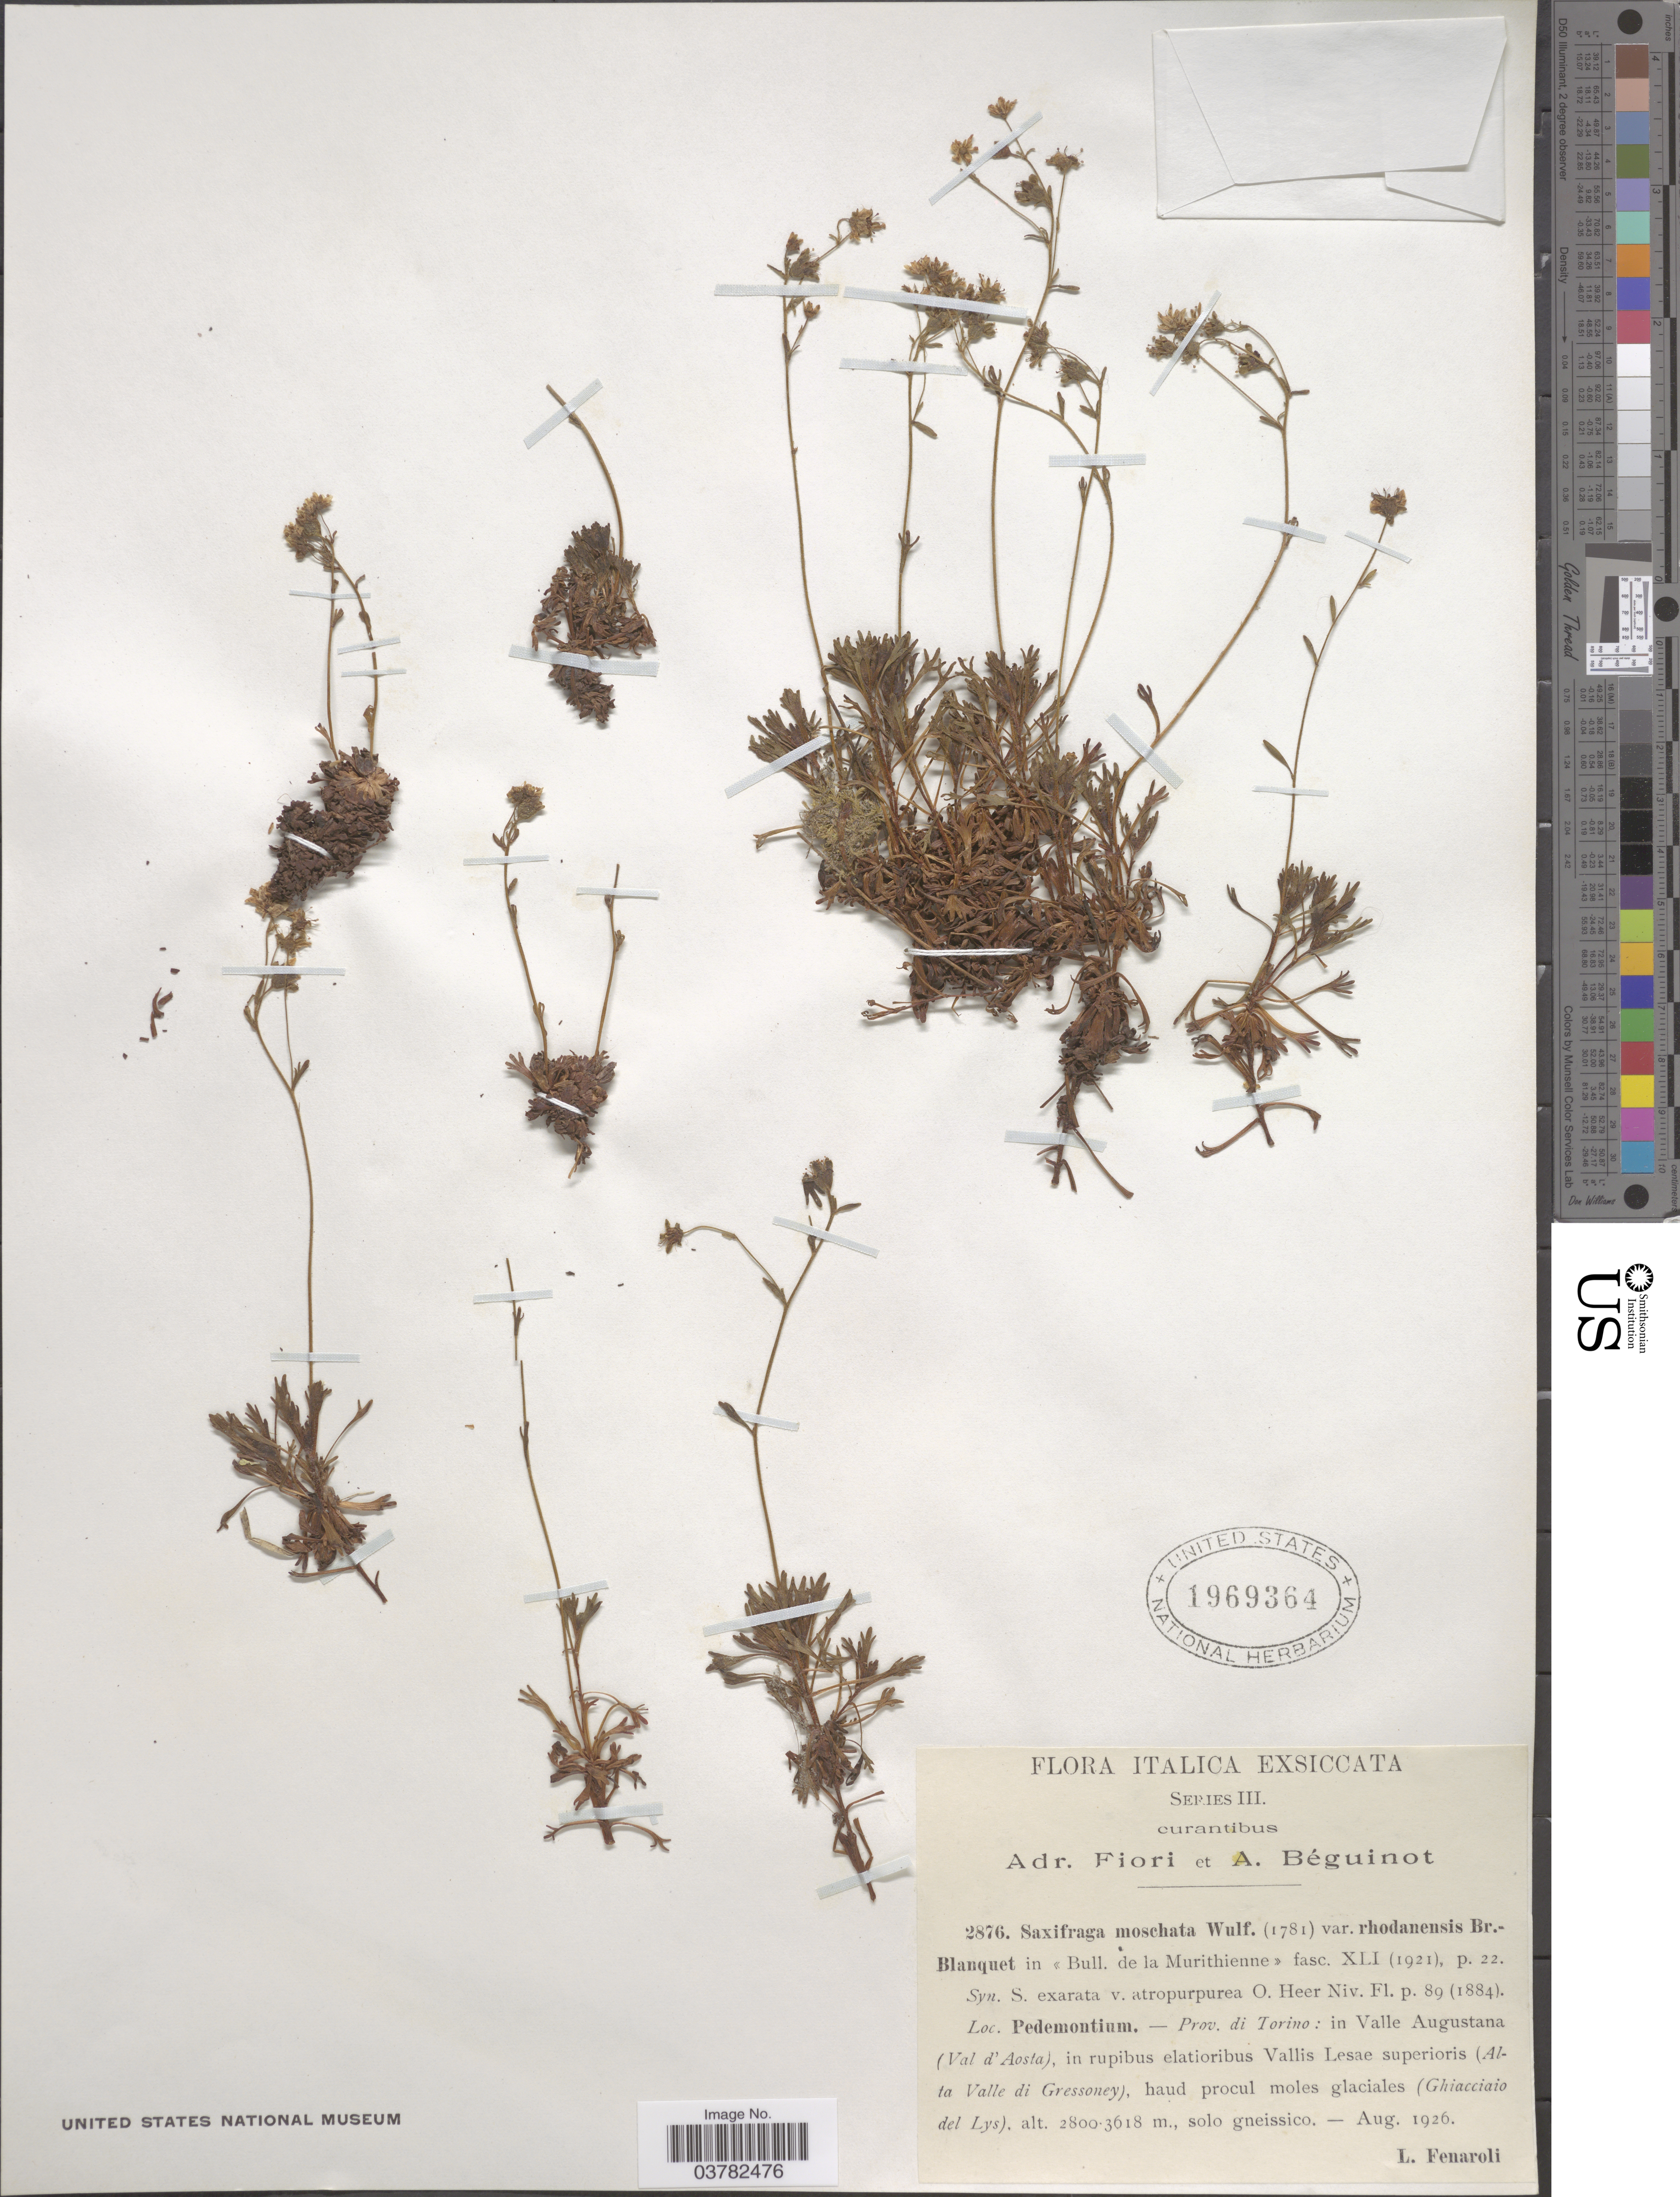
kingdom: Plantae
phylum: Tracheophyta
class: Magnoliopsida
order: Saxifragales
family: Saxifragaceae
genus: Saxifraga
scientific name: Saxifraga moschata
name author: Wulfen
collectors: L. Fenaroli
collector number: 2876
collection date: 1926-08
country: Italy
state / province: Piedmont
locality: Pedemontium. - Prov. di Torino: in Valle Augustana (Val d'Aosta), in rupibus elatioribus Vallis Lesae superioris (Alta Valle di Gressoney), haud procul moles glaciales (Ghiacciaio del Lys).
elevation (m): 2800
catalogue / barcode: US 1969364